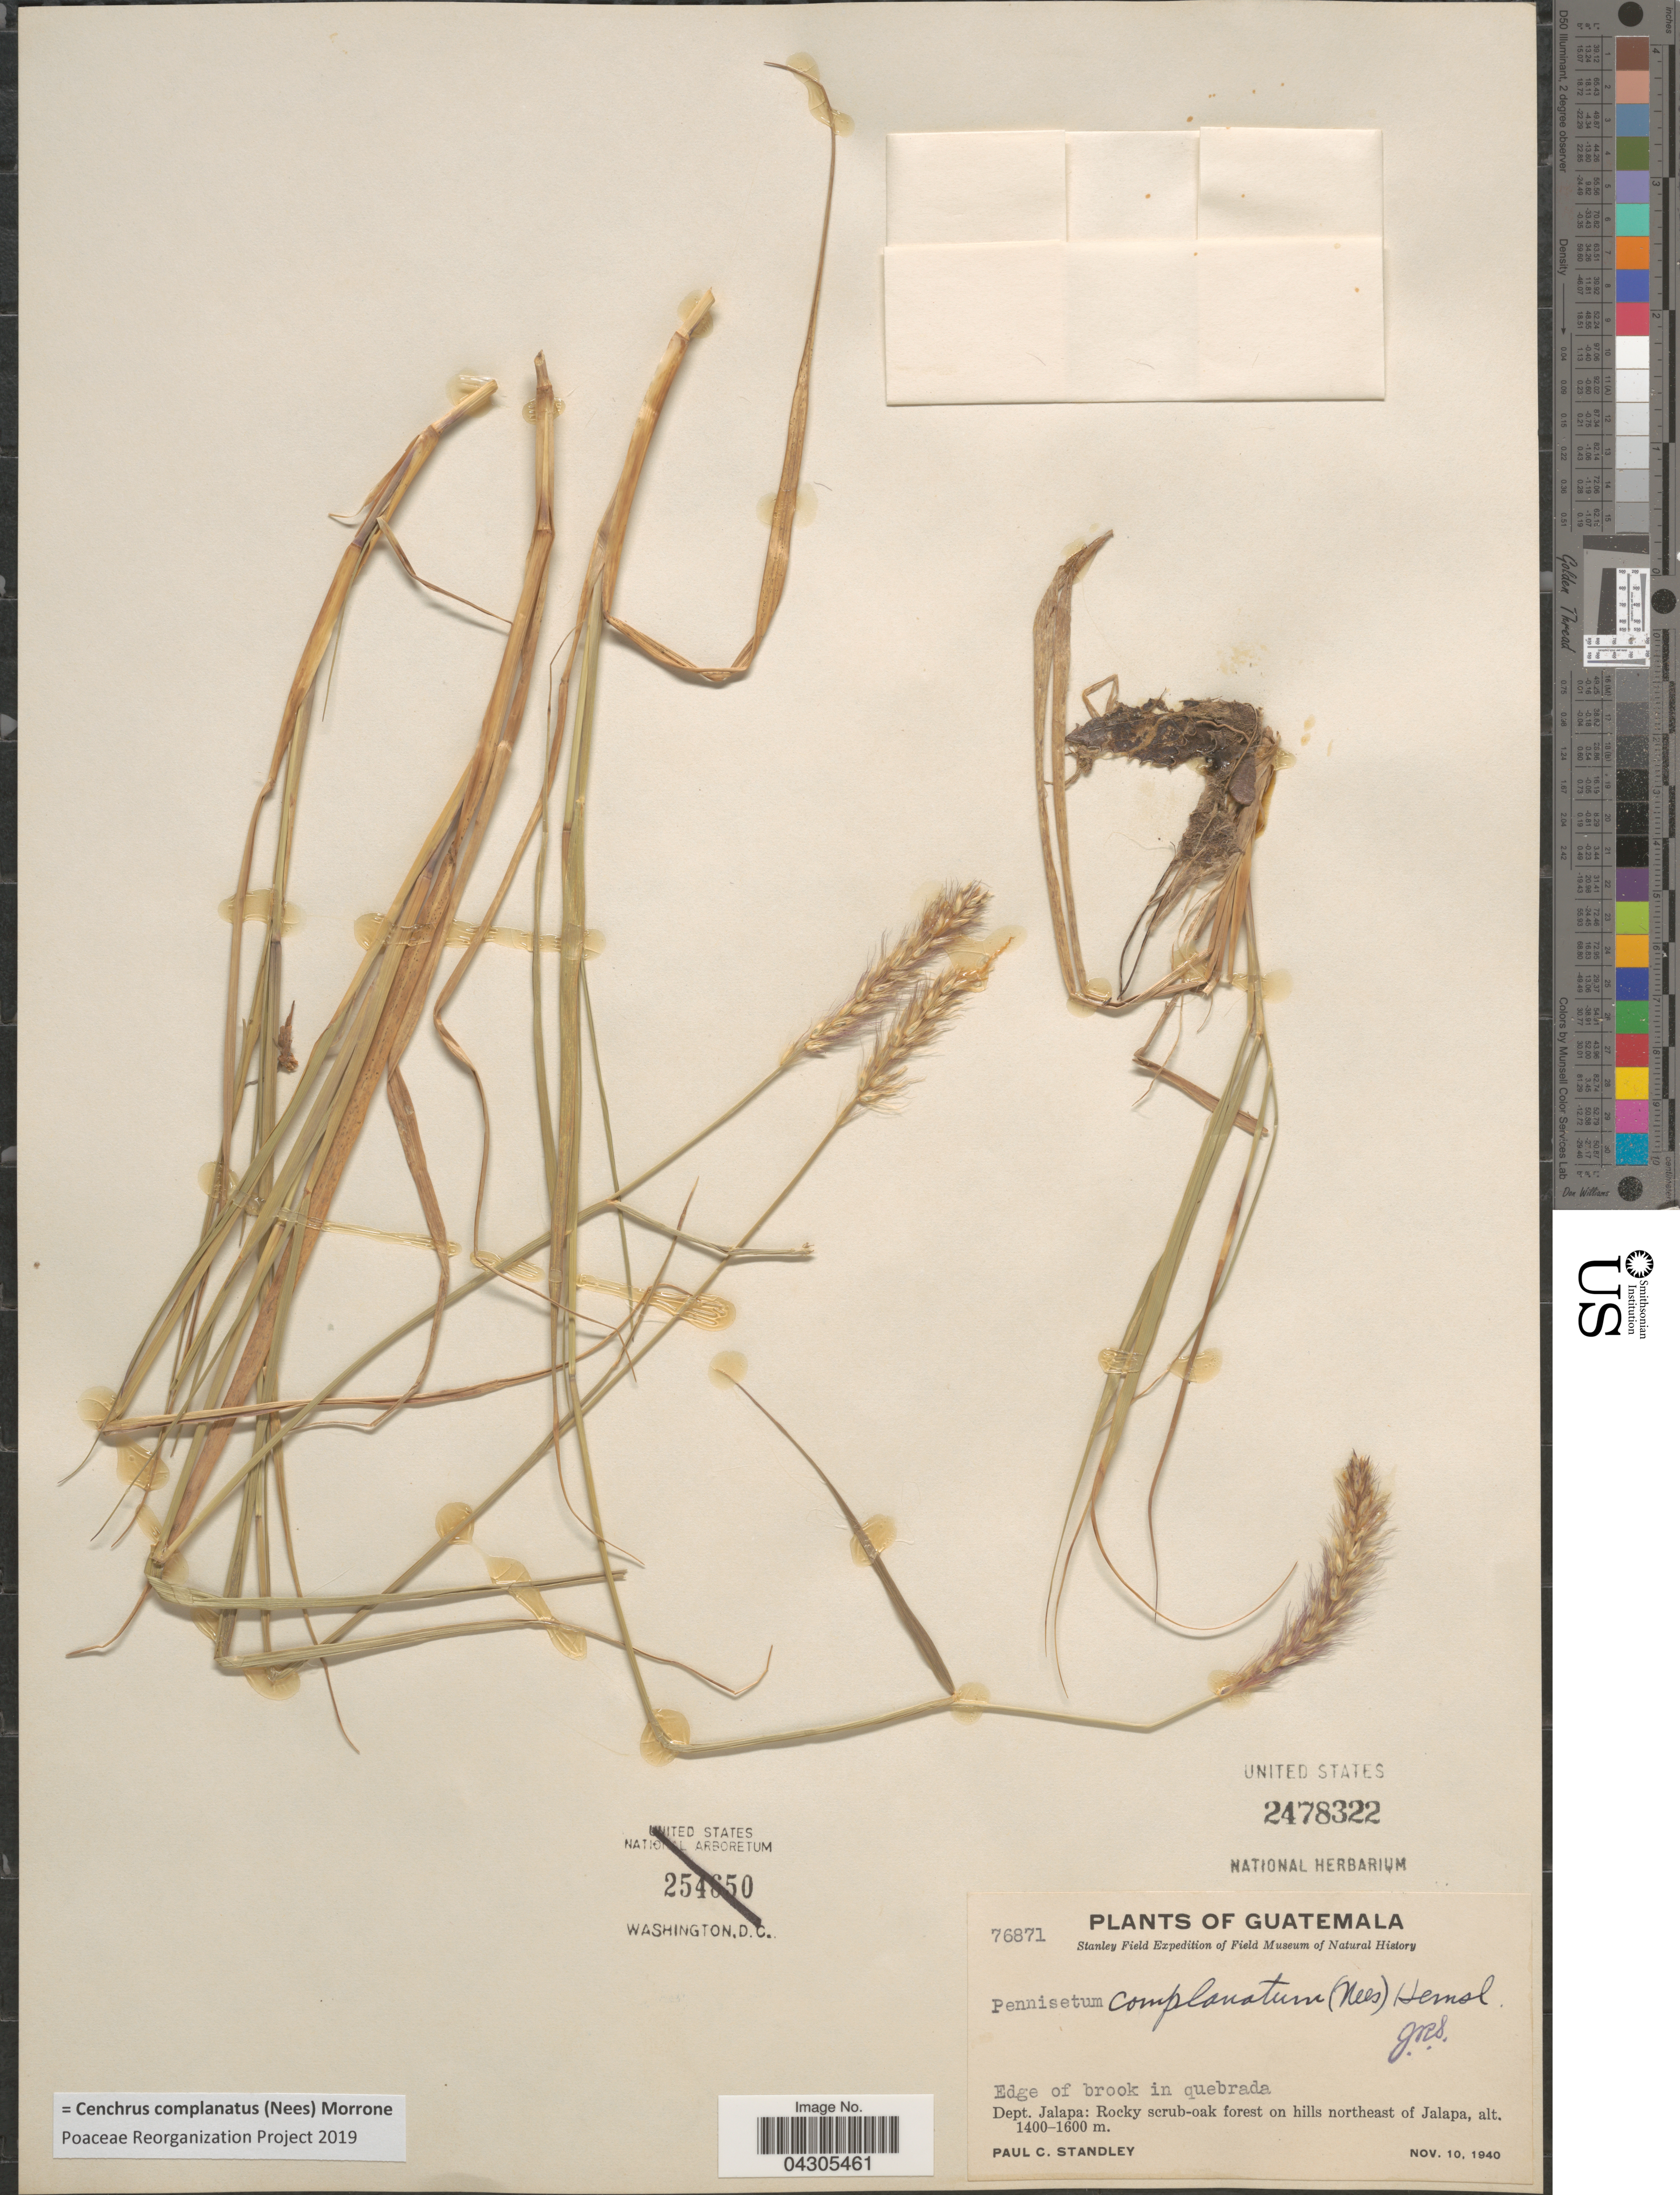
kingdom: Plantae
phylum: Tracheophyta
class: Liliopsida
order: Poales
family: Poaceae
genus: Cenchrus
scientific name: Cenchrus complanatus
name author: (Nees) Morrone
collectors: P. C. Standley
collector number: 76871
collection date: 1940-11-10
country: Guatemala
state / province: Jalapa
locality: Stanley Field Expedition. Edge of brook in quebrada. Dept. Jalapa: Rocky scrub-oak forest on hills northeast of Jalapa.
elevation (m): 1400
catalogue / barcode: US 2478322